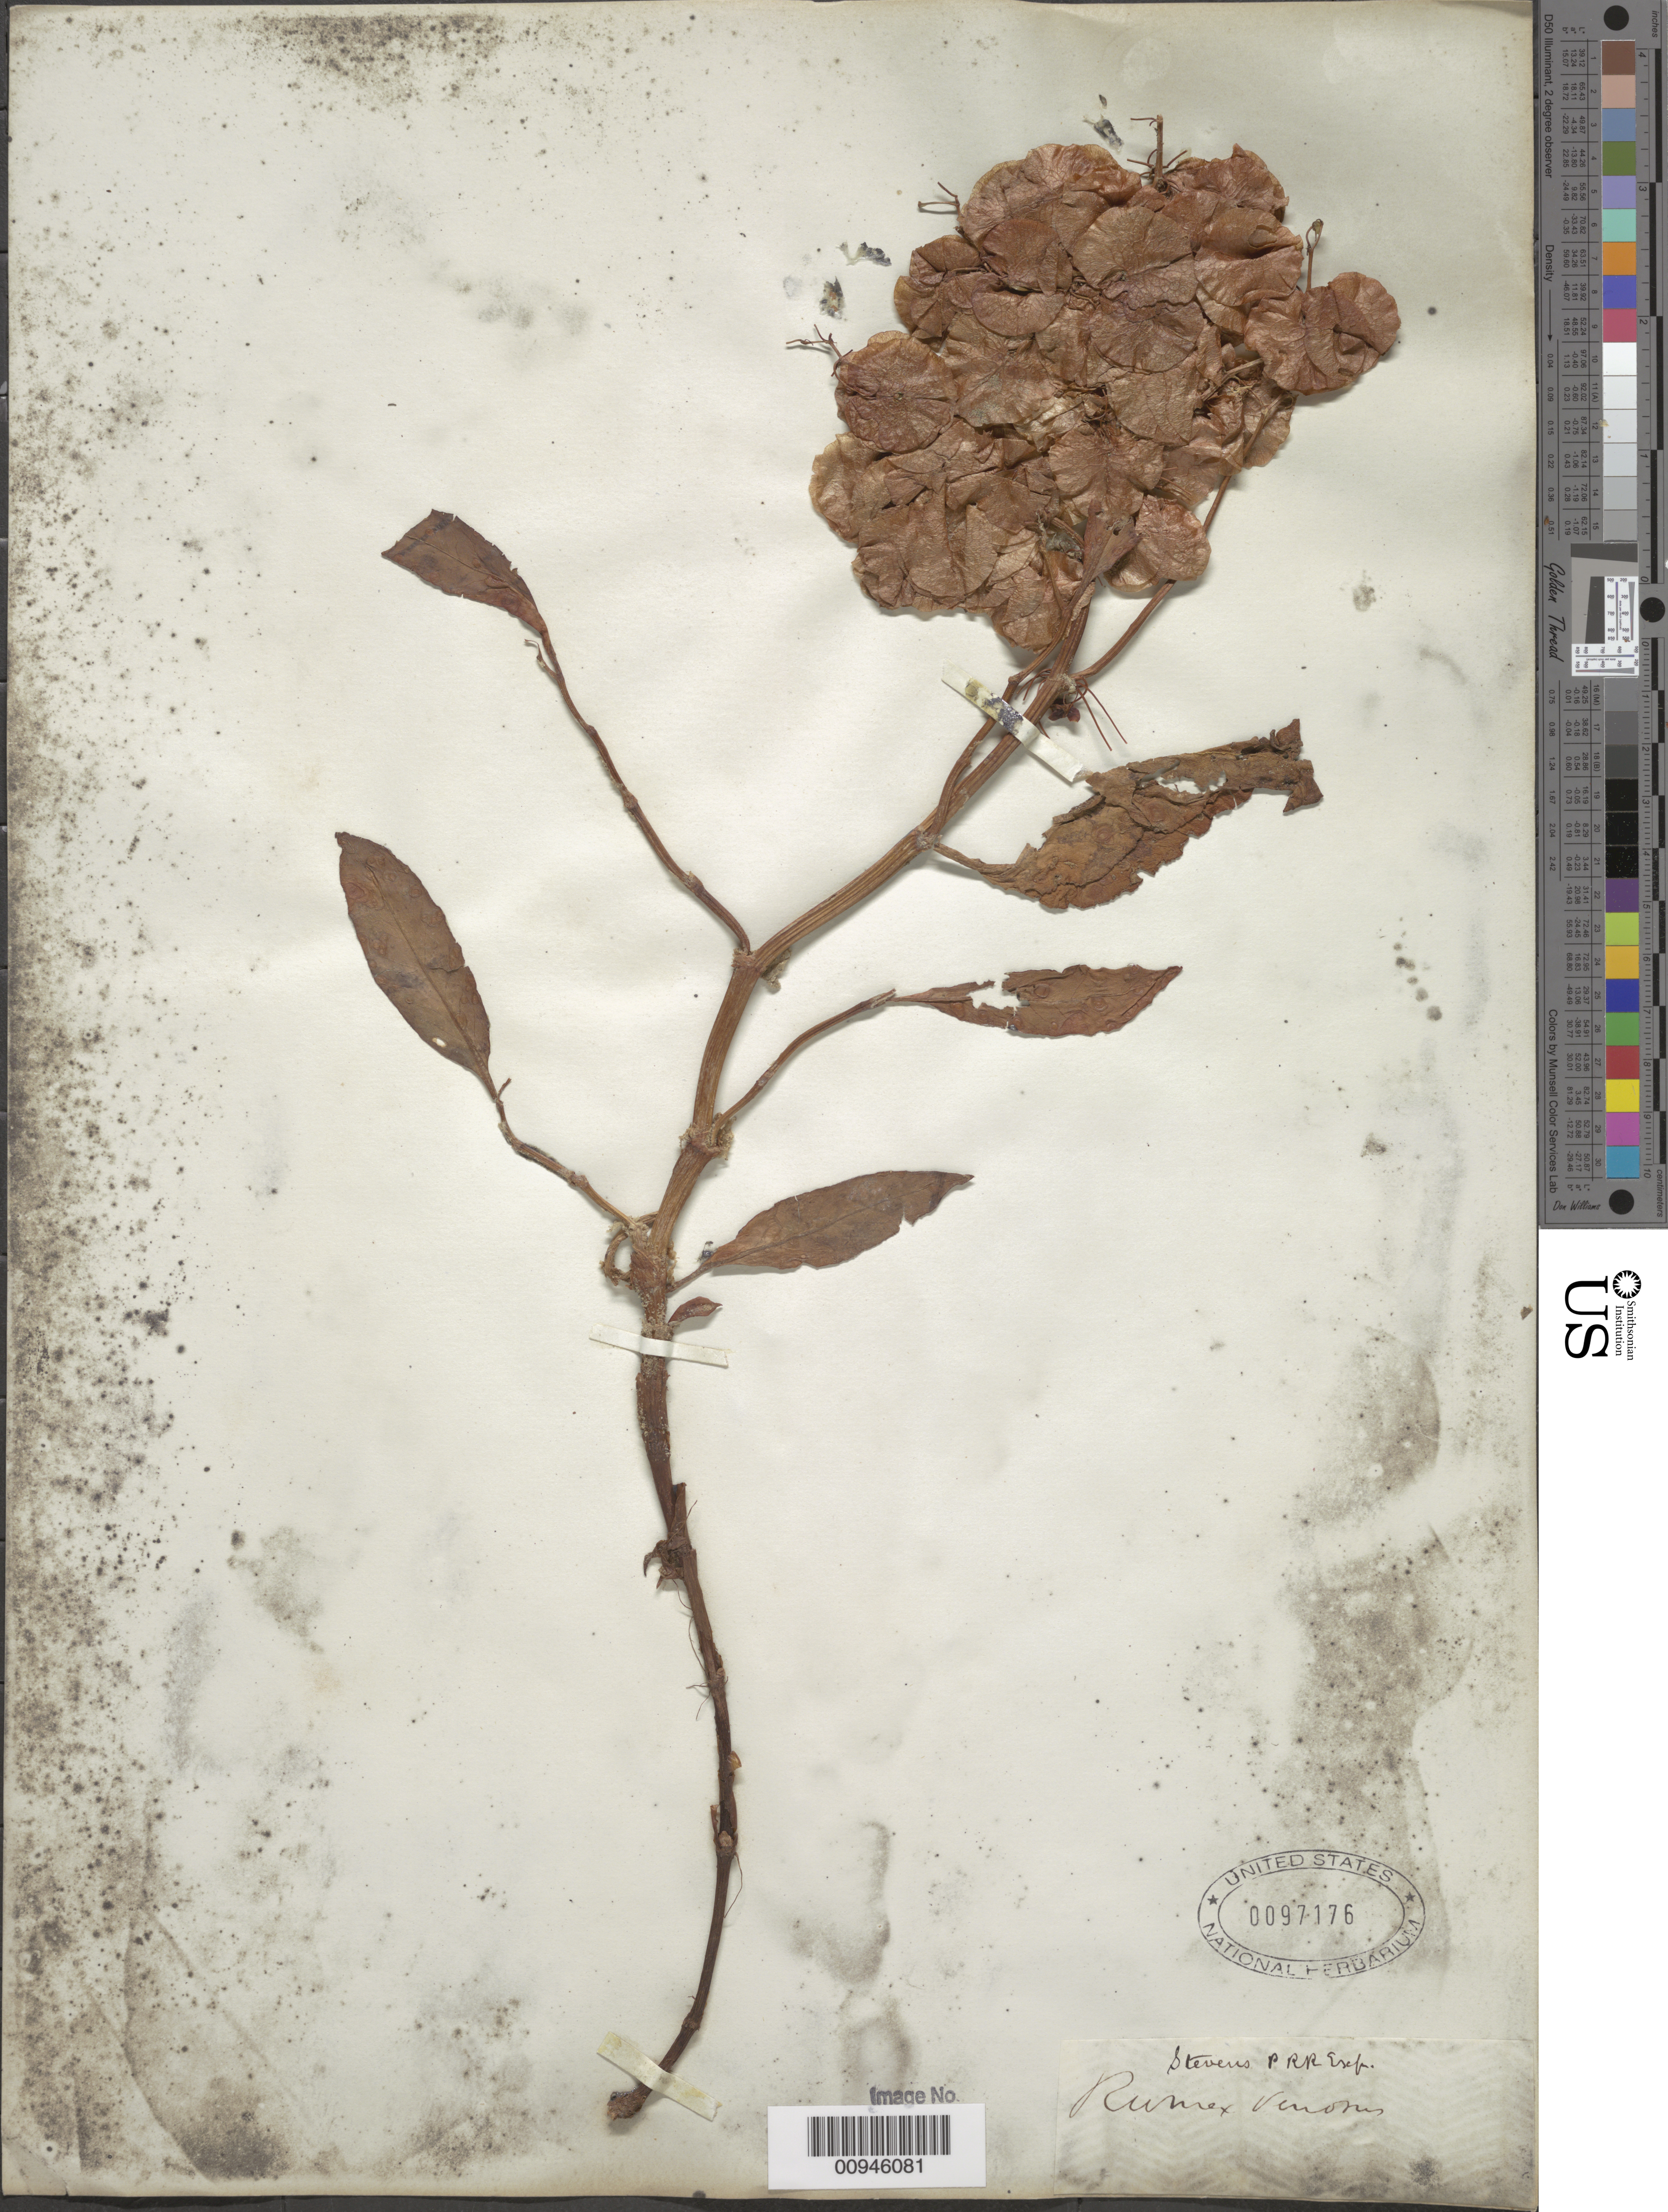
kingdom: Plantae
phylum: Tracheophyta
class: Magnoliopsida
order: Caryophyllales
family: Polygonaceae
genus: Rumex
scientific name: Rumex venosus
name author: Pursh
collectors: -- Stevens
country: United States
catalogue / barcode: US 97176